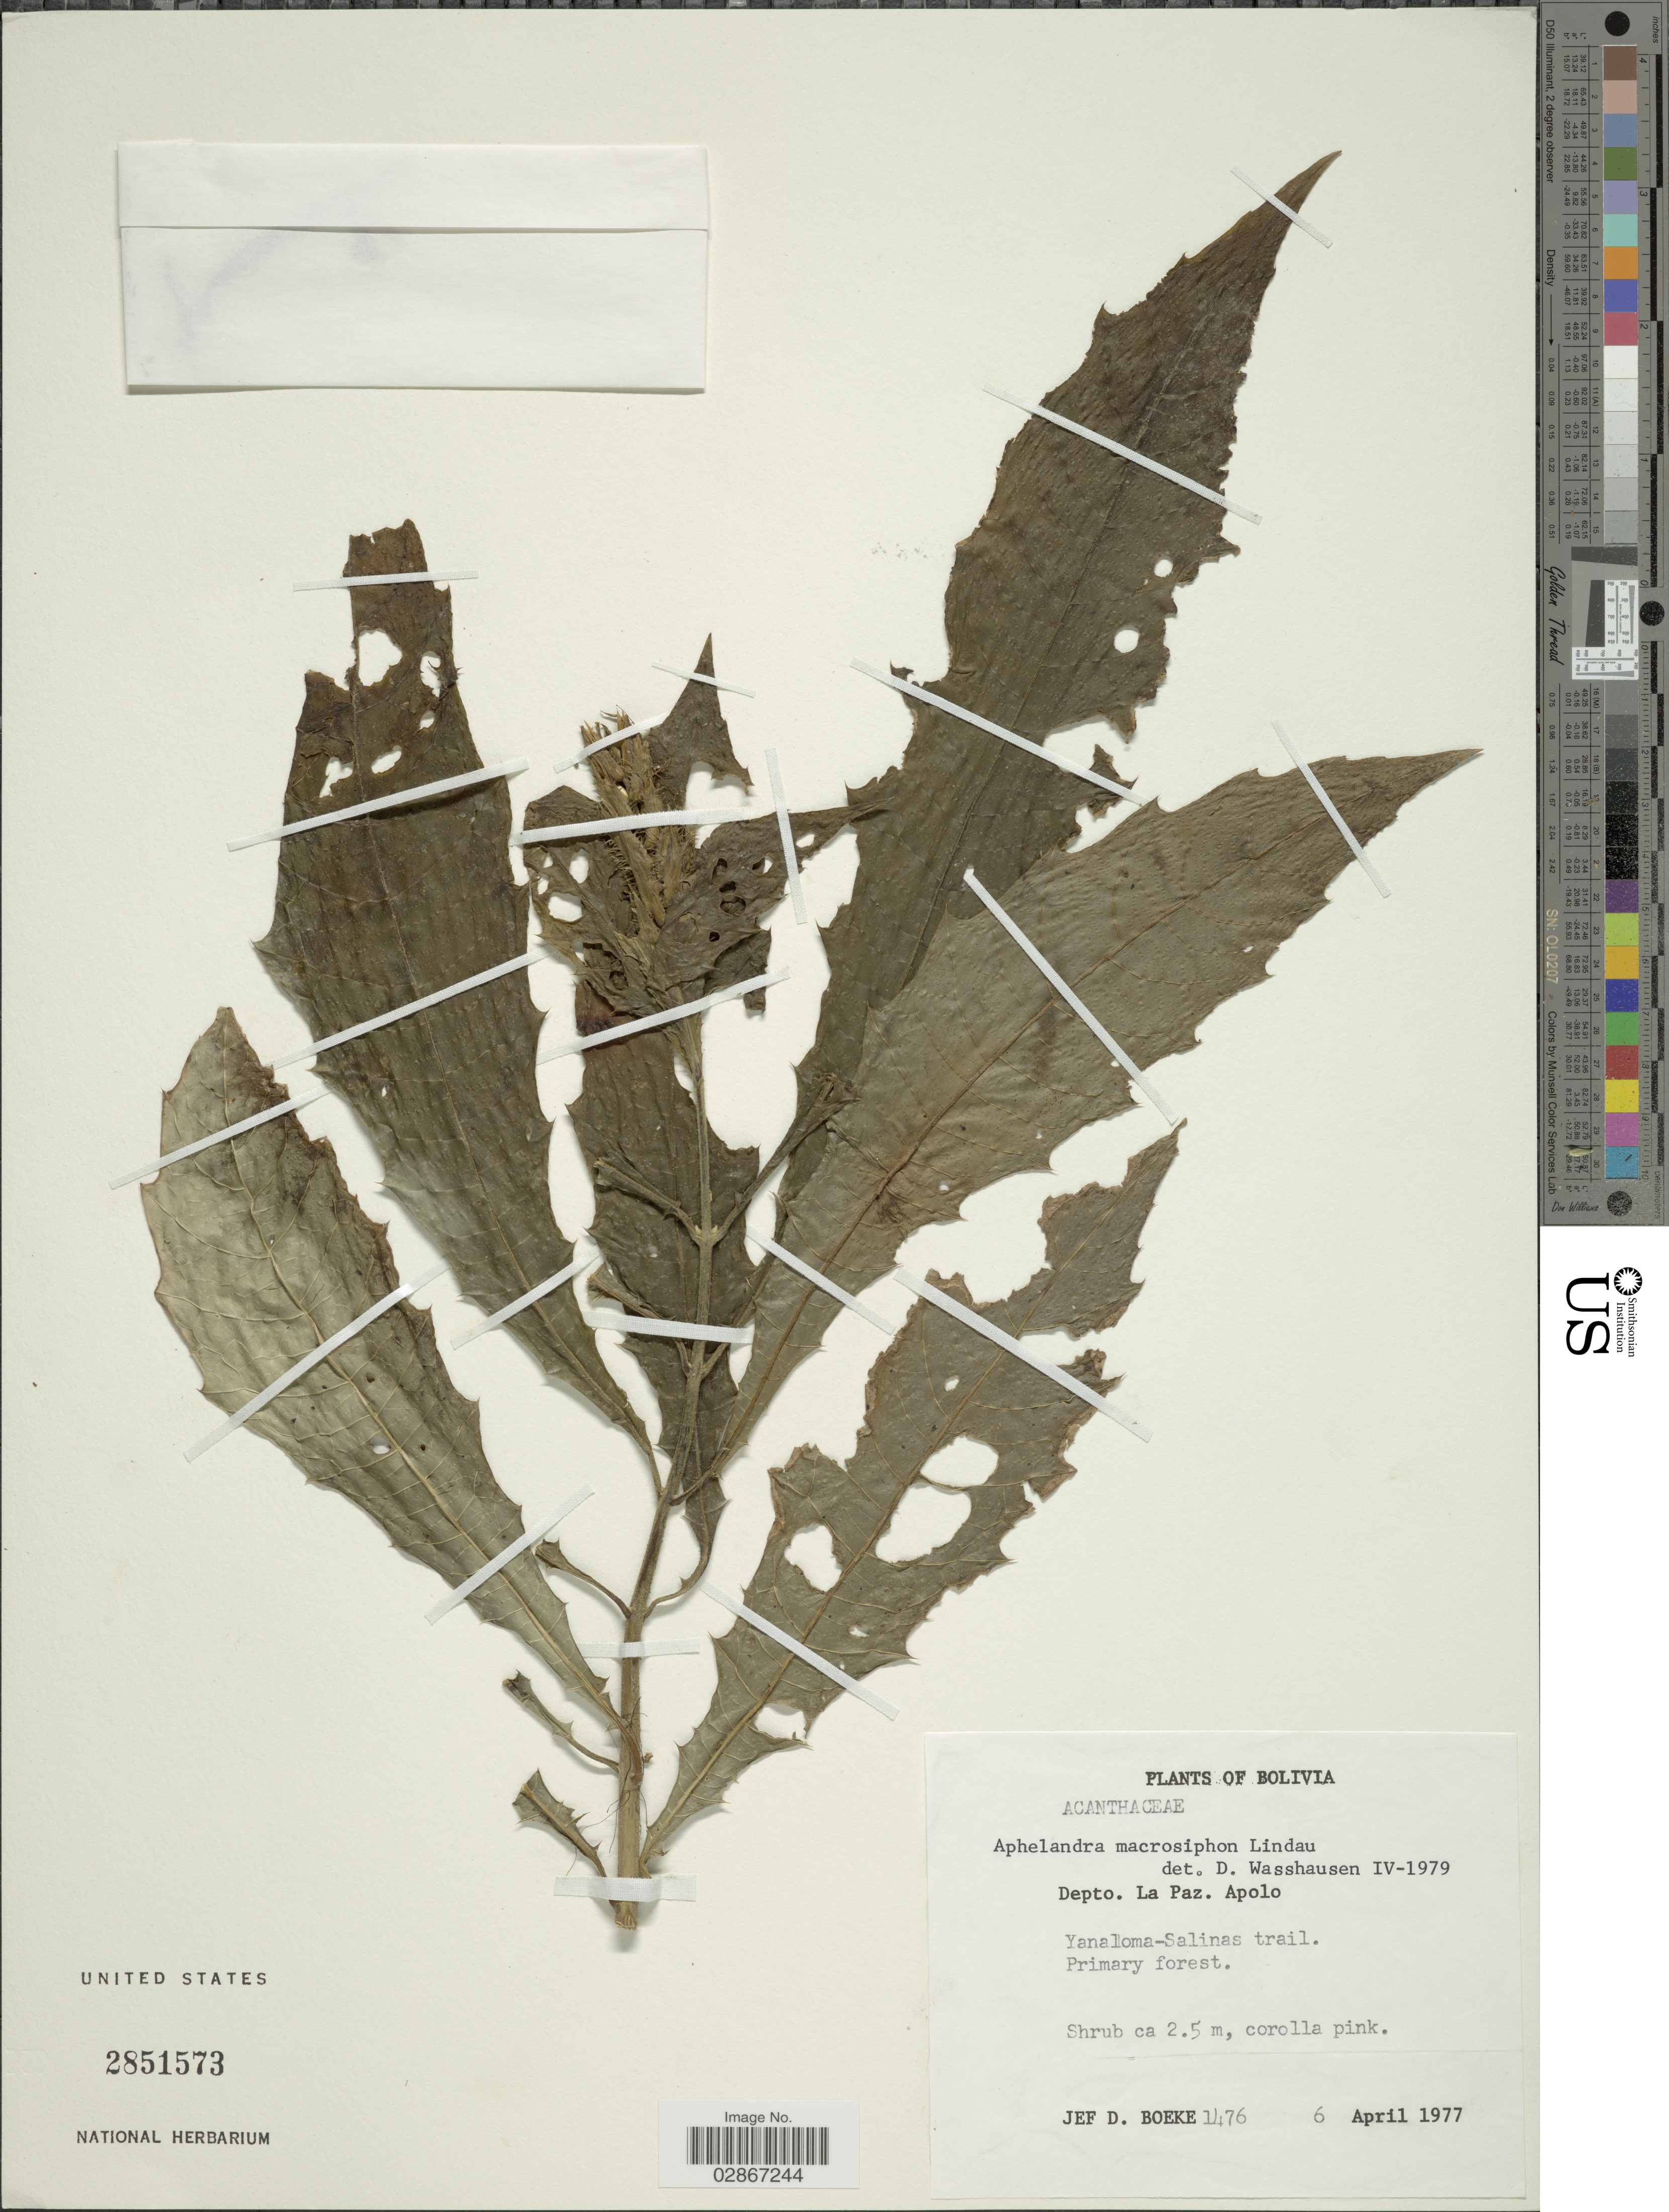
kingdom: Plantae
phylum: Tracheophyta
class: Magnoliopsida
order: Lamiales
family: Acanthaceae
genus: Aphelandra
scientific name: Aphelandra macrosiphon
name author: Lindau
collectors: J. Boeke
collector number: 1476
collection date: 1977-04-06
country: Bolivia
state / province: La Paz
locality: Depto. La Paz. Apolo. Yanaloma-Salinas trail.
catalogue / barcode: US 2851573